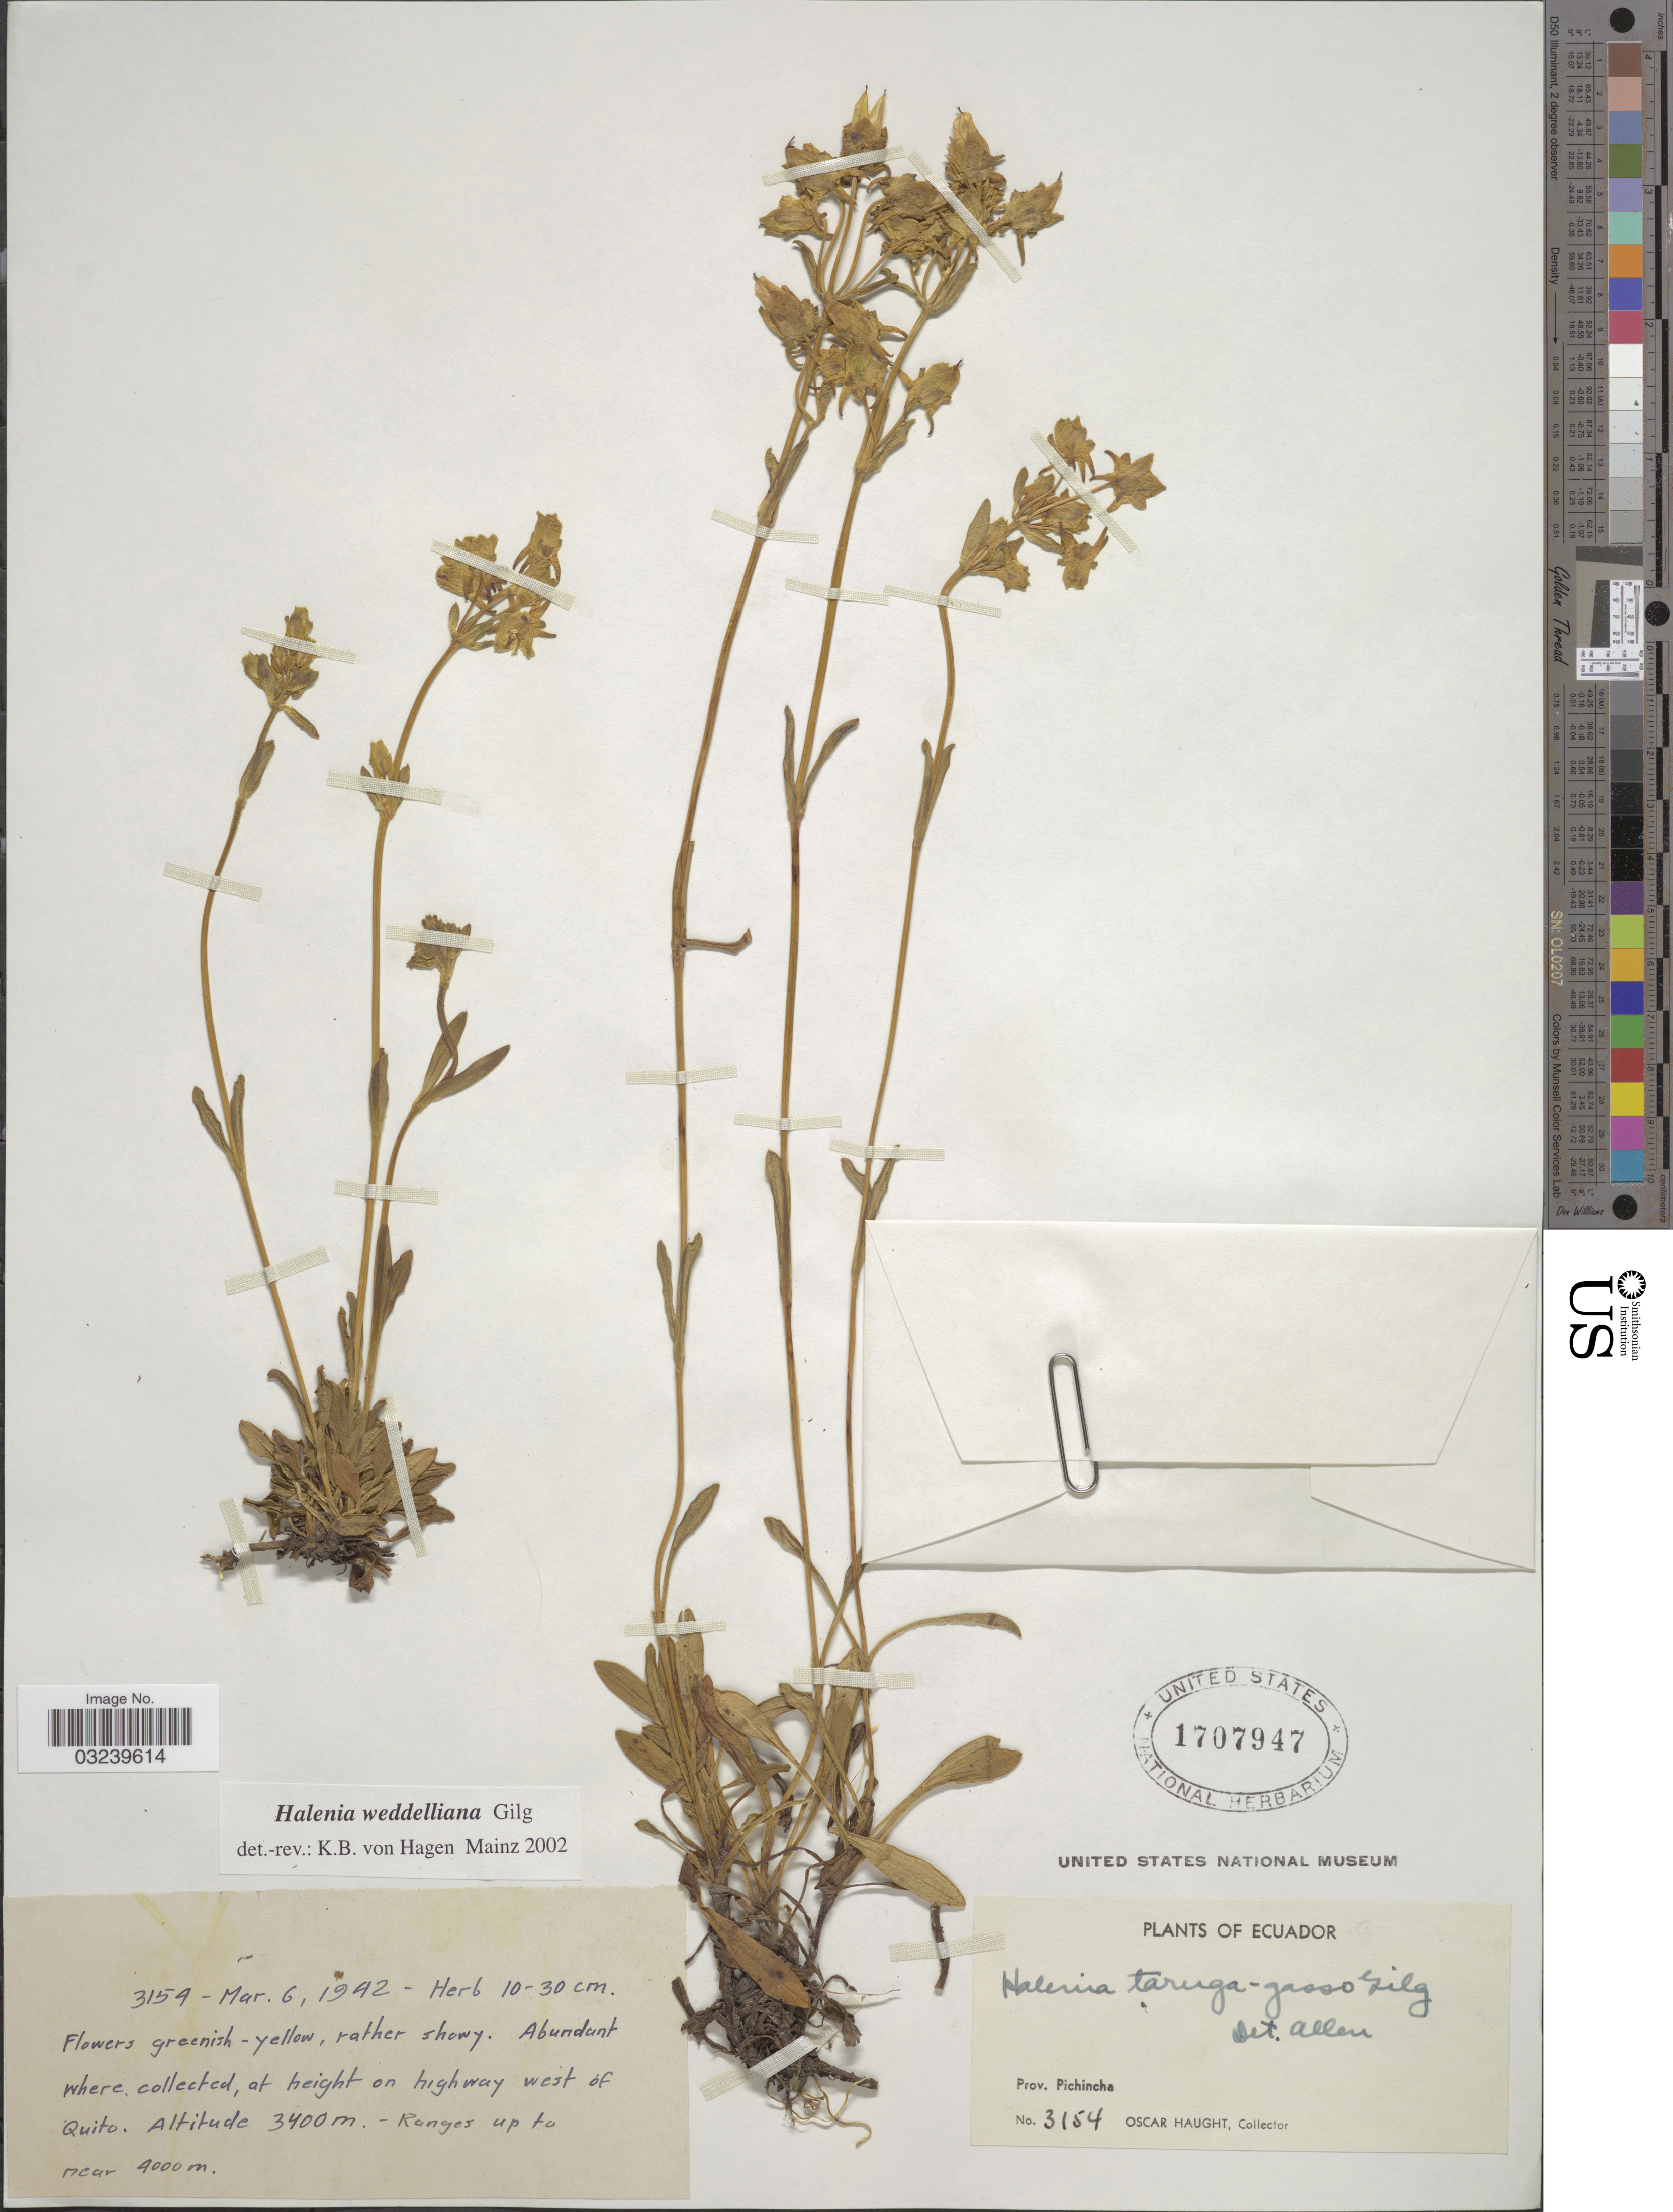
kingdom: Plantae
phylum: Tracheophyta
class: Magnoliopsida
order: Gentianales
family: Gentianaceae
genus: Halenia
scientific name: Halenia weddelliana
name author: Gilg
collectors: O. Haught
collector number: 3154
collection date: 1942-03-06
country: Ecuador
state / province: Pichincha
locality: At height on highway west of Quito, Ranges up to near 4000 m.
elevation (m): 3400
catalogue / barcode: US 1707947